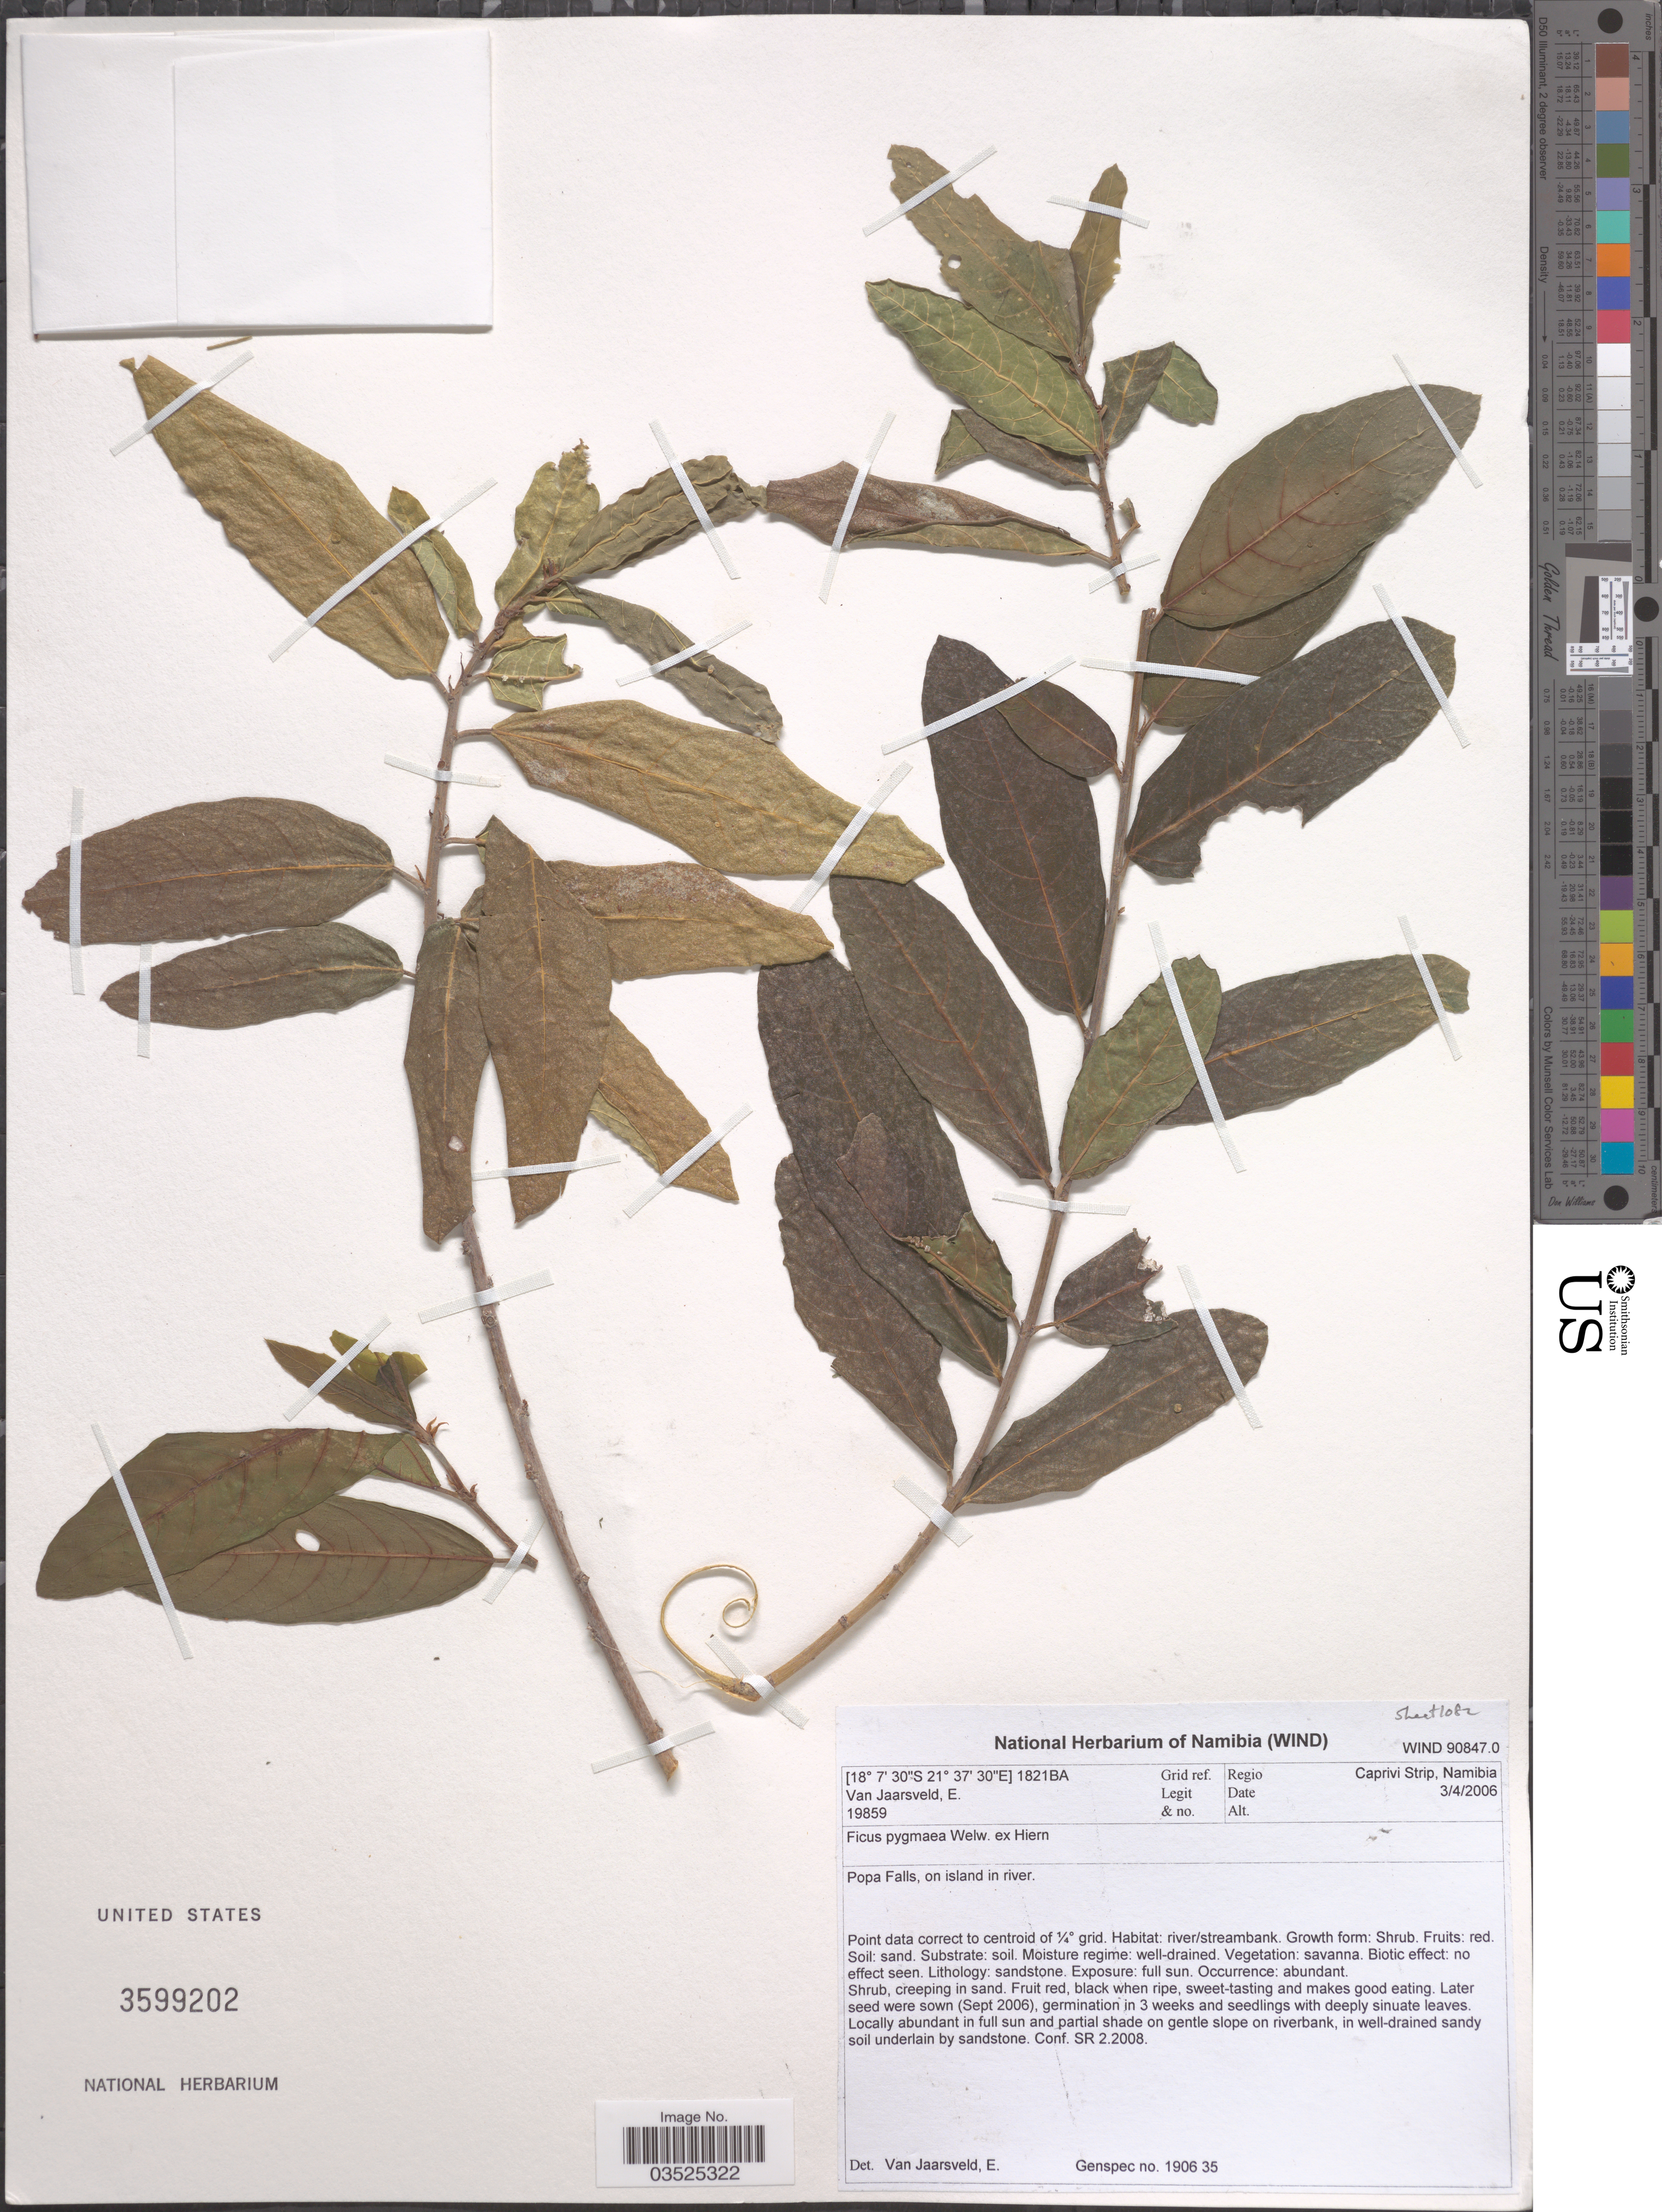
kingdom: Plantae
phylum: Tracheophyta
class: Magnoliopsida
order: Rosales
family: Moraceae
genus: Ficus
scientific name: Ficus pygmaea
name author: Welw. ex Hiern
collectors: E. van Jaarsveld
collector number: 19859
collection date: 2006-04-03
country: Namibia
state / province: Caprivi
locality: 1821BA Grid ref. Regio Caprivi Strip. Popa Falls, on island in river.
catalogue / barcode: US 3599202